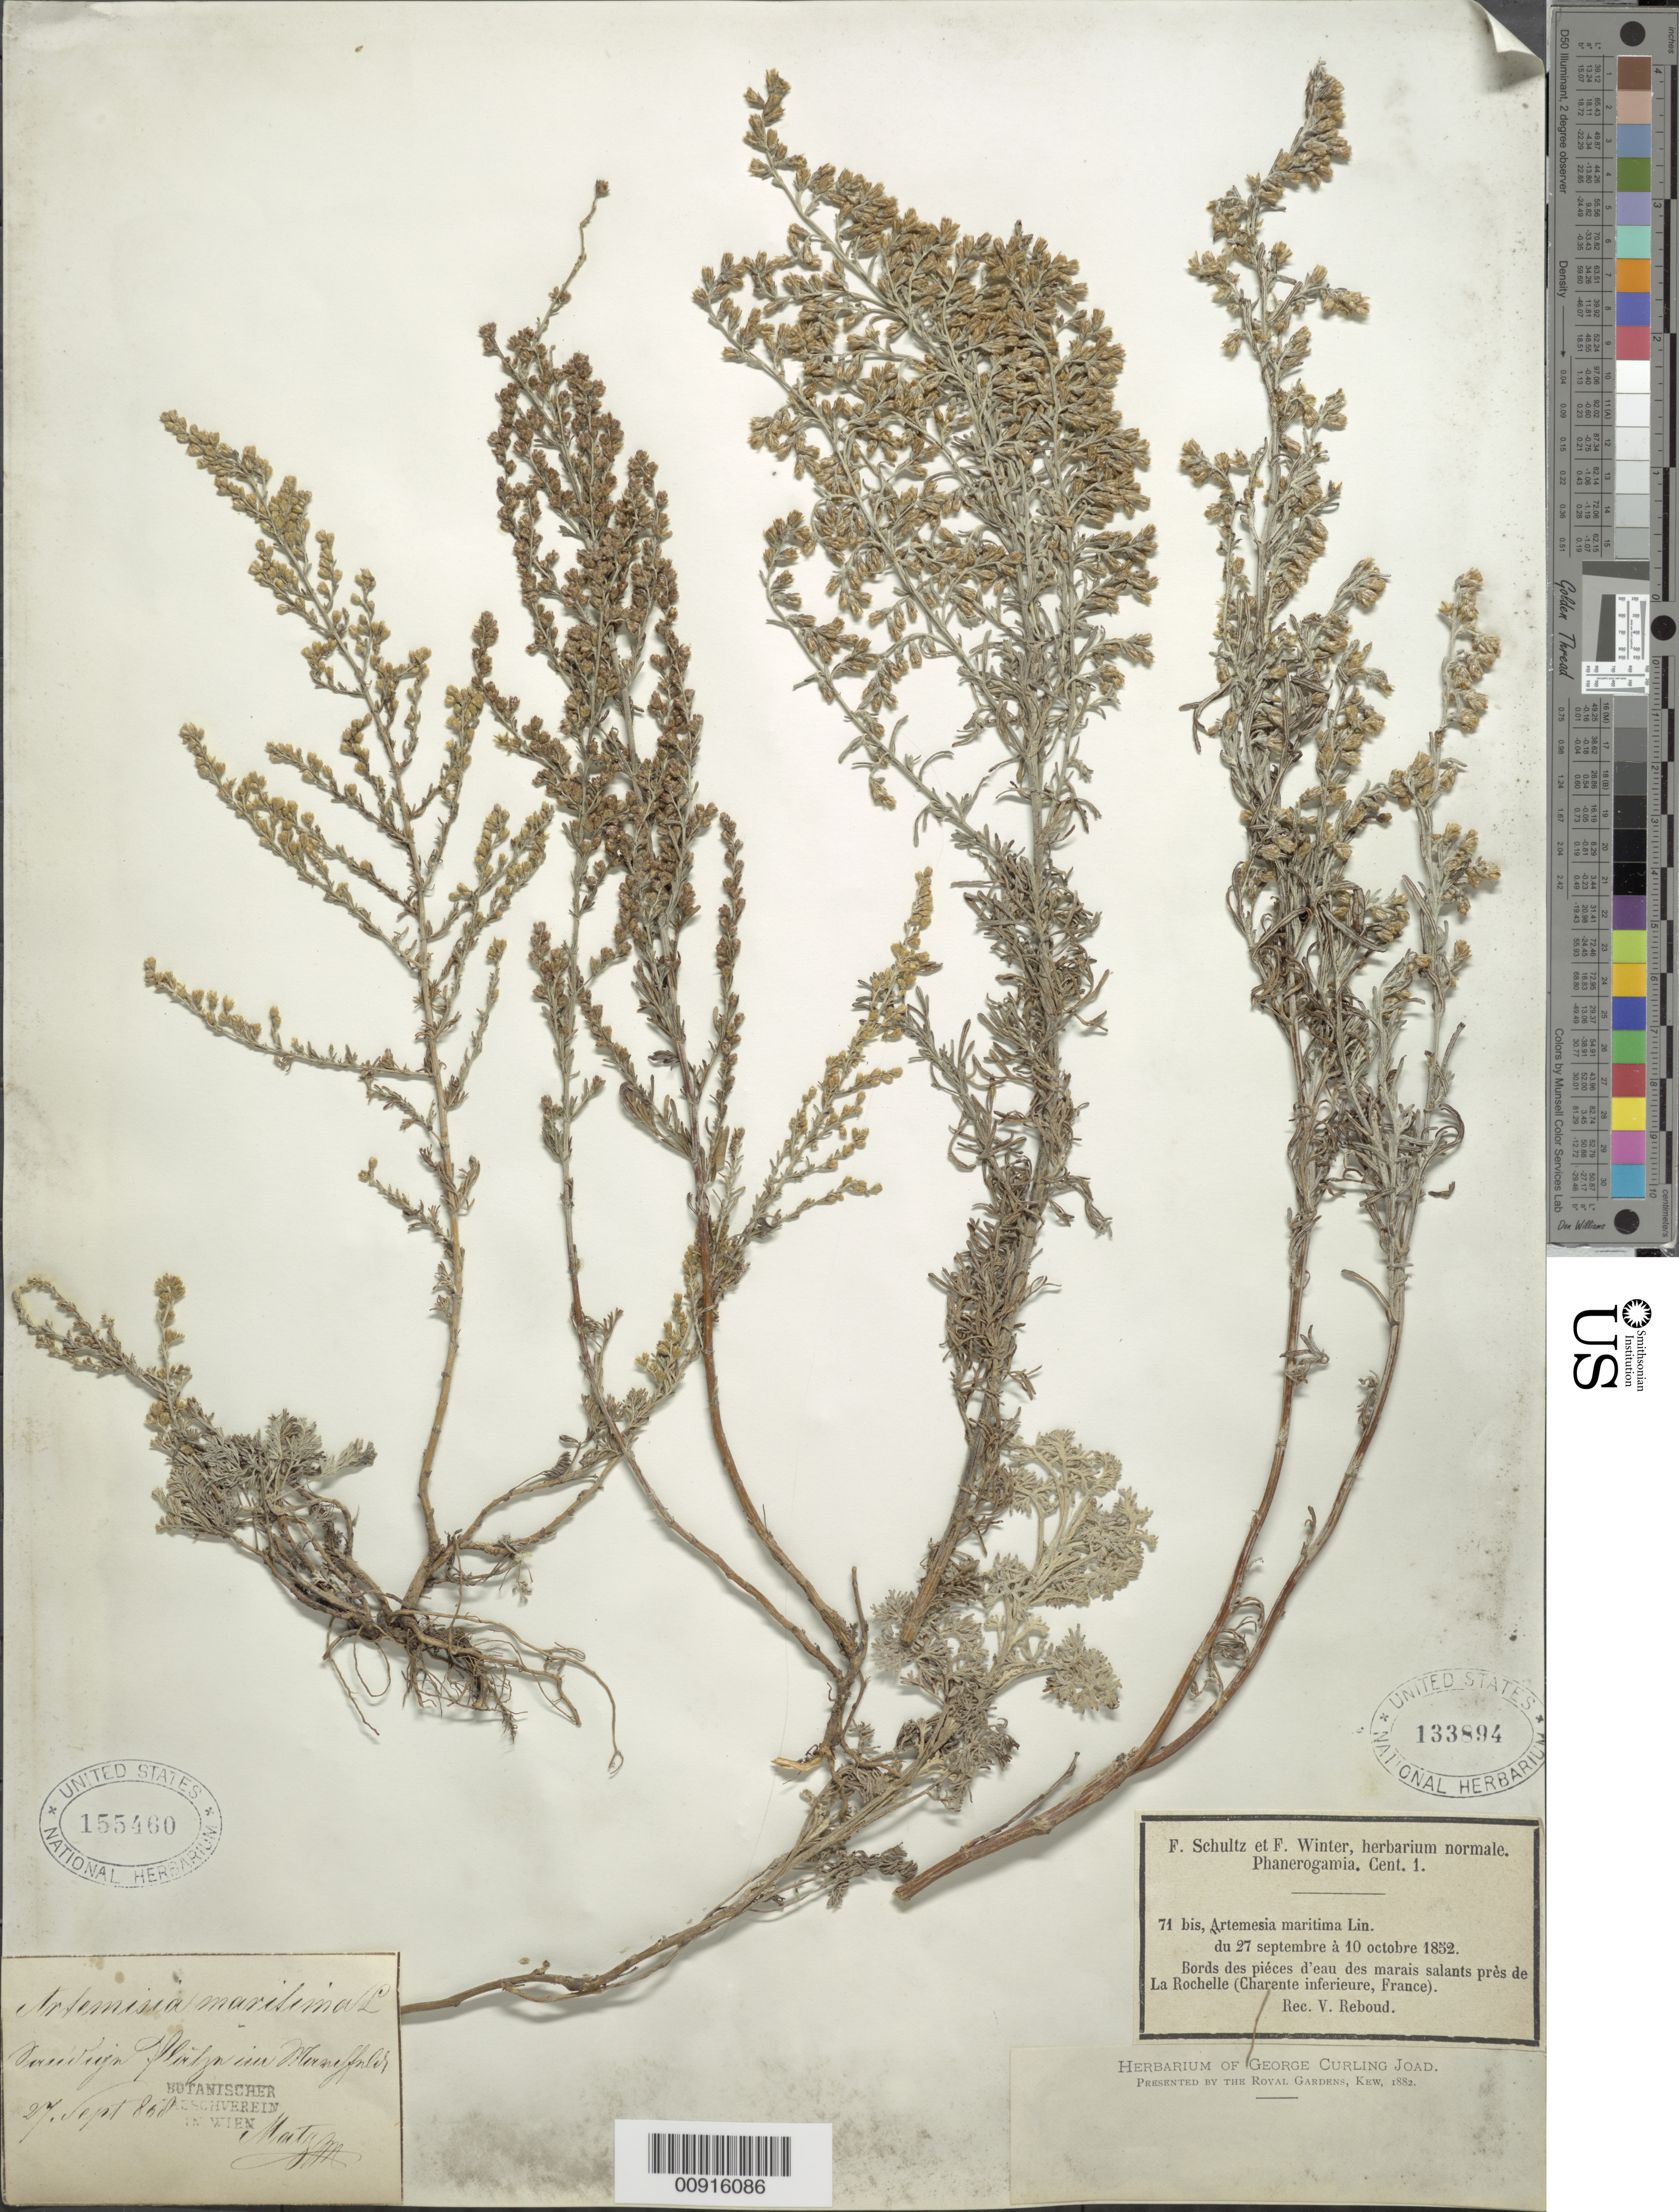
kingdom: Plantae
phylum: Tracheophyta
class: Magnoliopsida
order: Asterales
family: Asteraceae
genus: Artemisia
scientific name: Artemisia maritima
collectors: F. Schultz & F. Winter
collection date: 1852-09-27/1852-10-10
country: France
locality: Bords des pieces deau des marais salants pres de La Rochelle (Charente inferieure, France)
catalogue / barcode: US 155460